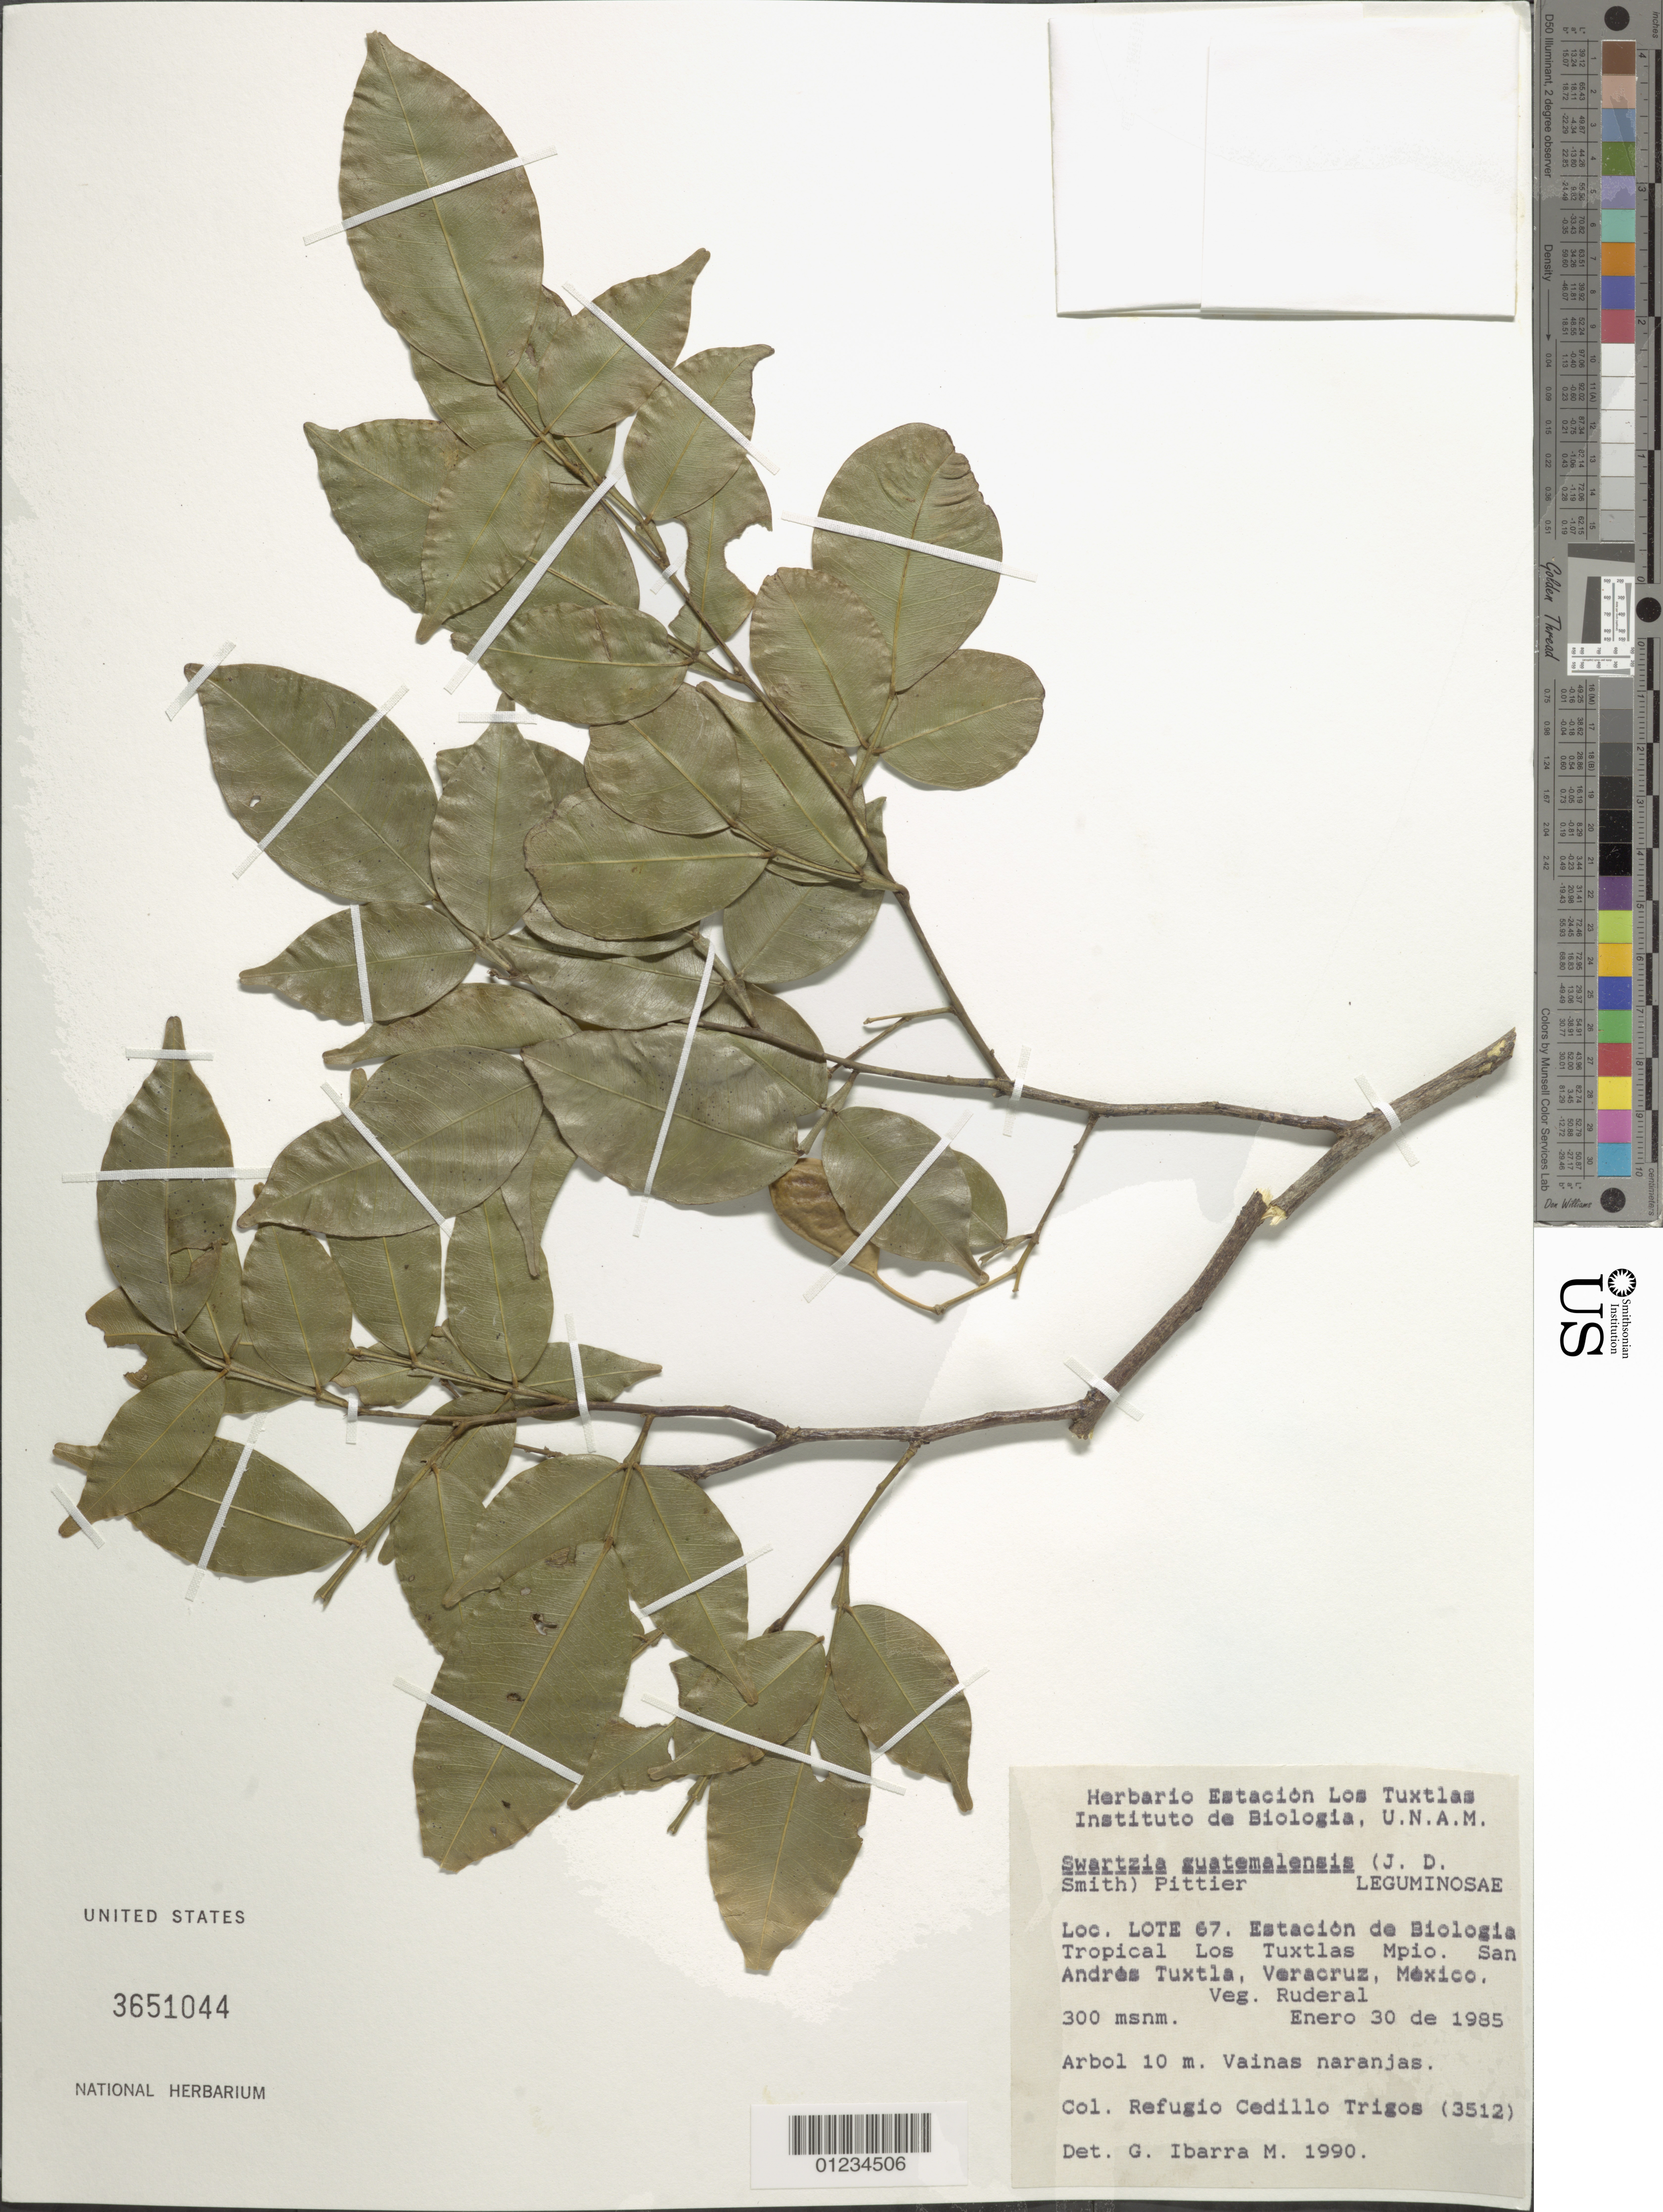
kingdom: Plantae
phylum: Tracheophyta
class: Magnoliopsida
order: Fabales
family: Fabaceae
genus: Swartzia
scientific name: Swartzia guatemalensis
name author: (Donn. Sm.) Pittier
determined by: Ibarra M., G.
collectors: R. Triggs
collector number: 3512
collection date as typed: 30 Jan 1985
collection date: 1985-01-30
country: Mexico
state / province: Veracruz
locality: San Andres Tuxtla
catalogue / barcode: US 3651044